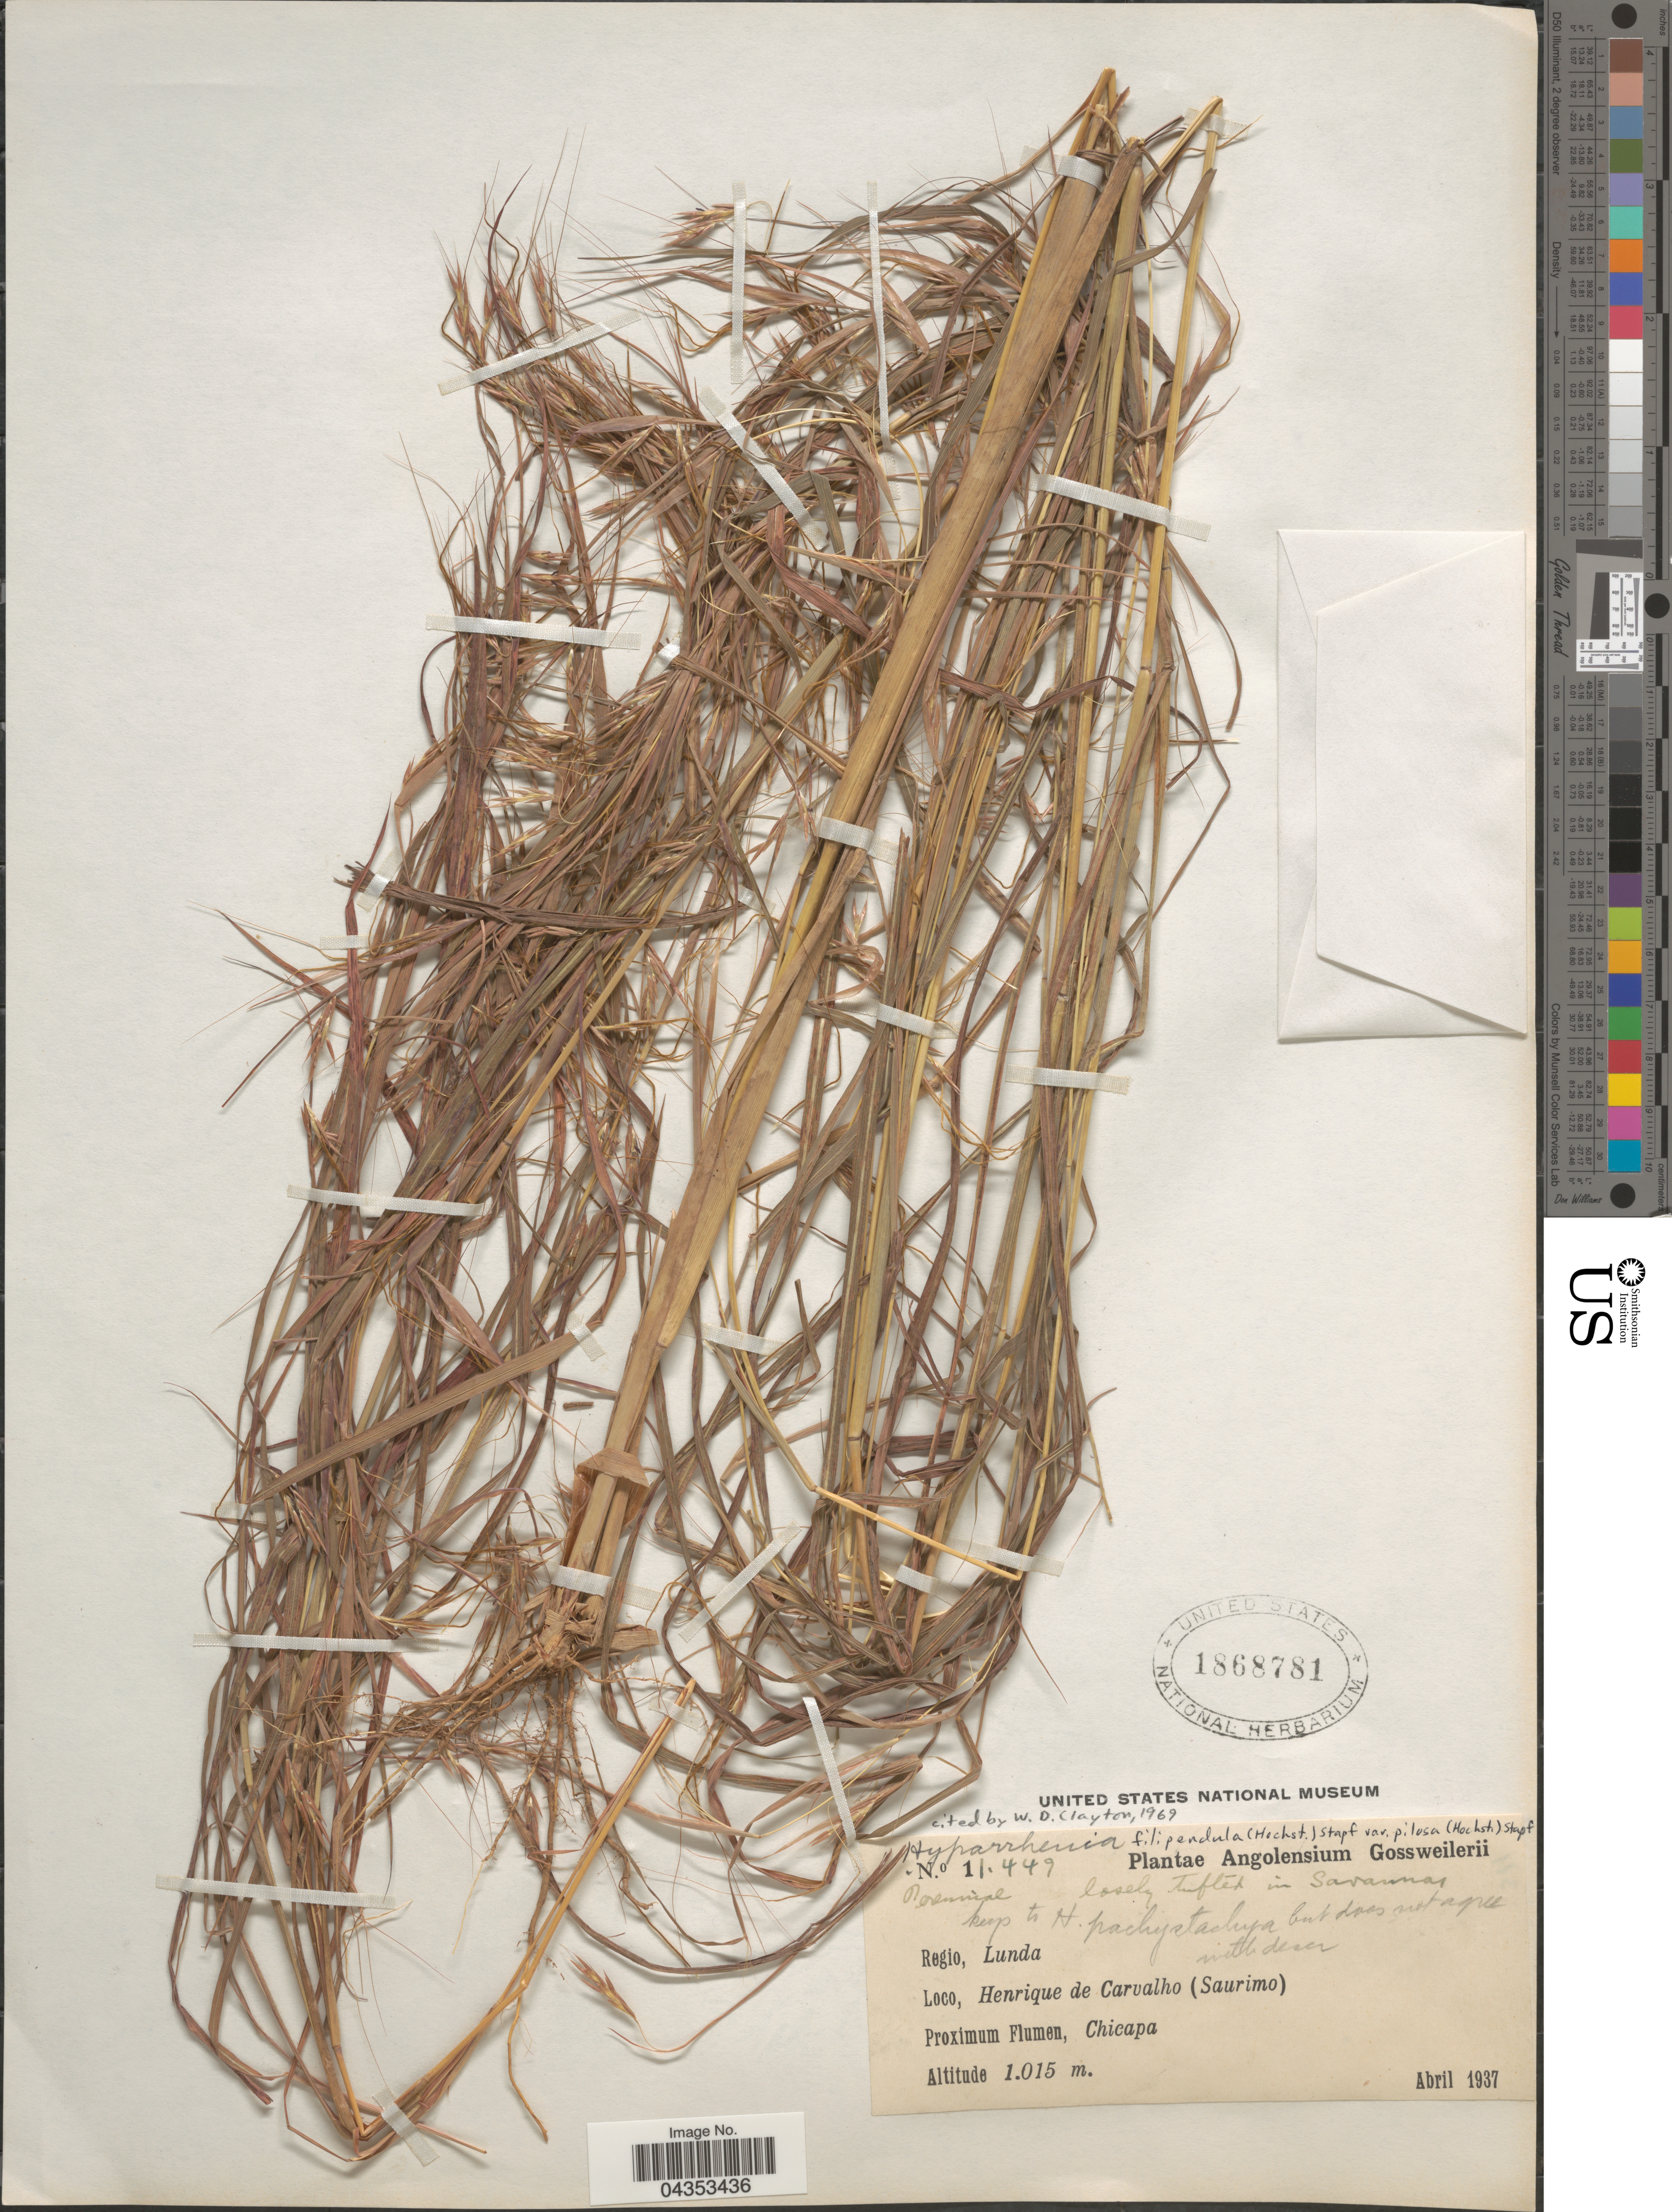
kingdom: Plantae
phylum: Tracheophyta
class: Liliopsida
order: Poales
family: Poaceae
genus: Hyparrhenia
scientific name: Hyparrhenia filipendula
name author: (Hochr.) Stapf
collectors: -. Gossweiler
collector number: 11449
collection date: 1937-04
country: Angola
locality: Regio, Lunda. Henrique de Carvalho (Saurimo). Proximum Flumen, Chicapa.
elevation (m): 1015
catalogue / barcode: US 1868781